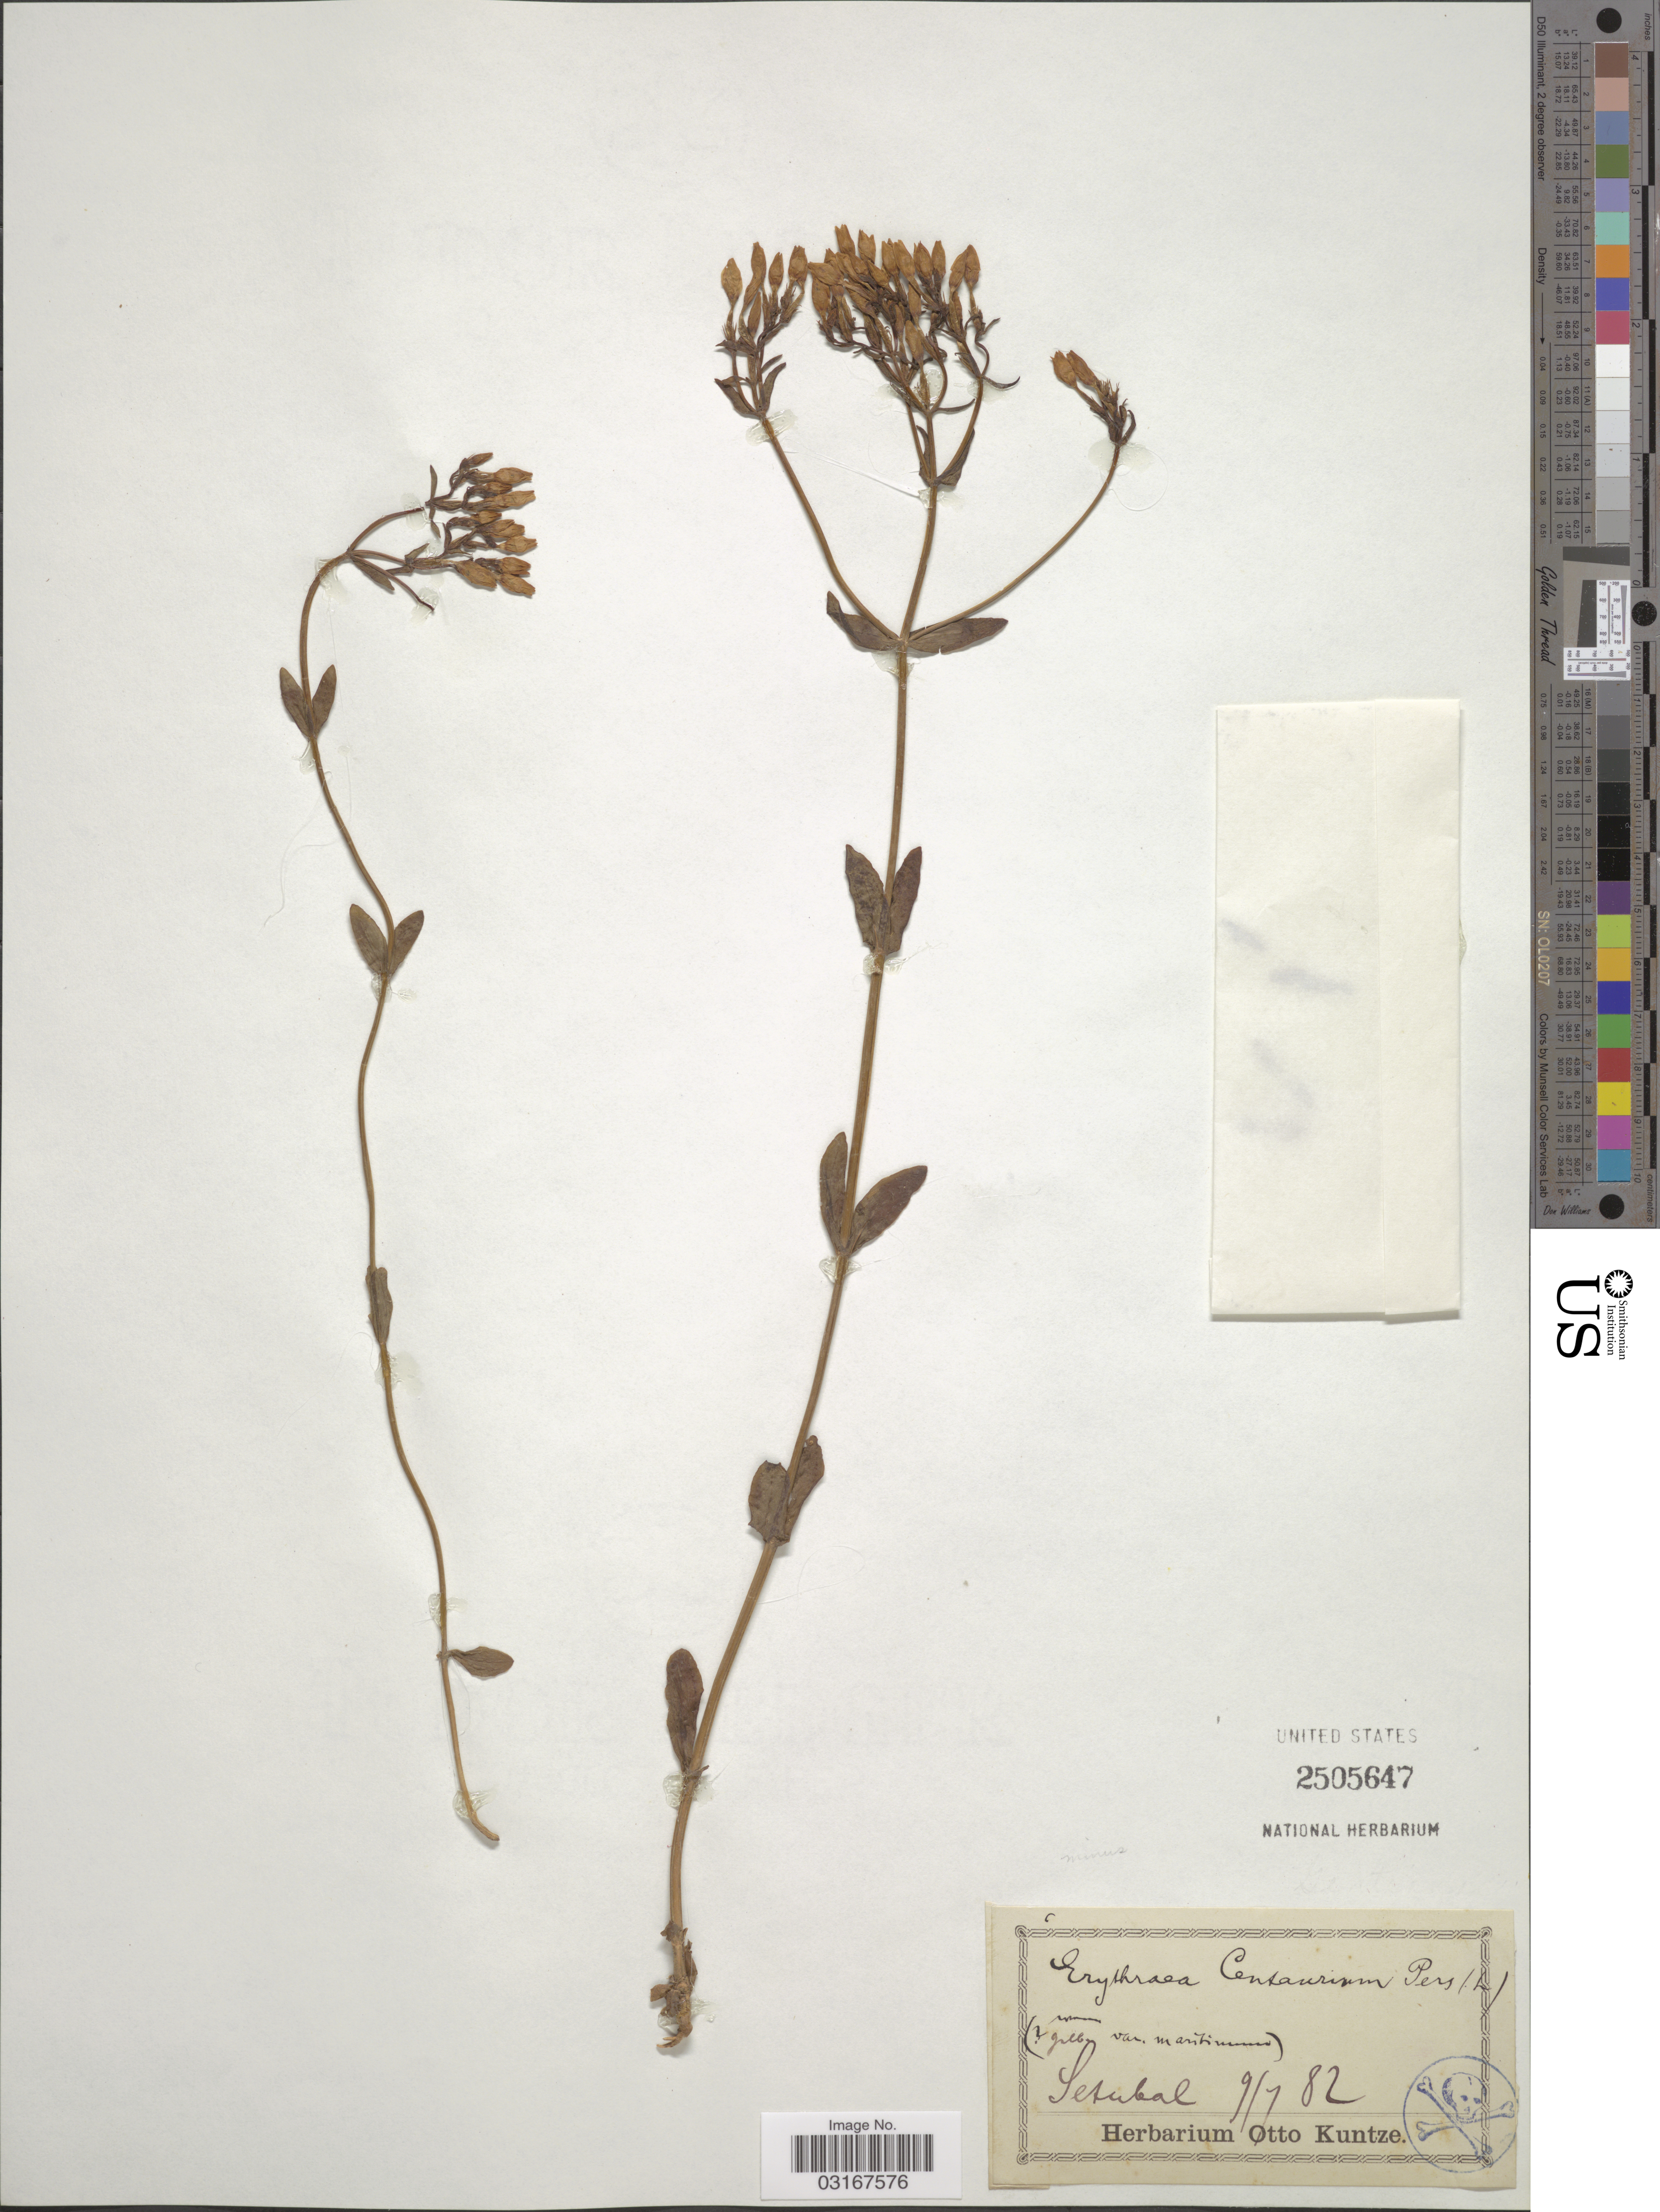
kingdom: Plantae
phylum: Tracheophyta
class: Magnoliopsida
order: Gentianales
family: Gentianaceae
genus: Erythraea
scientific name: Erythraea centaurium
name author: (L.) Borkh.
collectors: ex herb. Otto Kuntze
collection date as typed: Transcribed d/m/y: 9/7/82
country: Portugal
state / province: Setubal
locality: Setubal.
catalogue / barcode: US 2505647